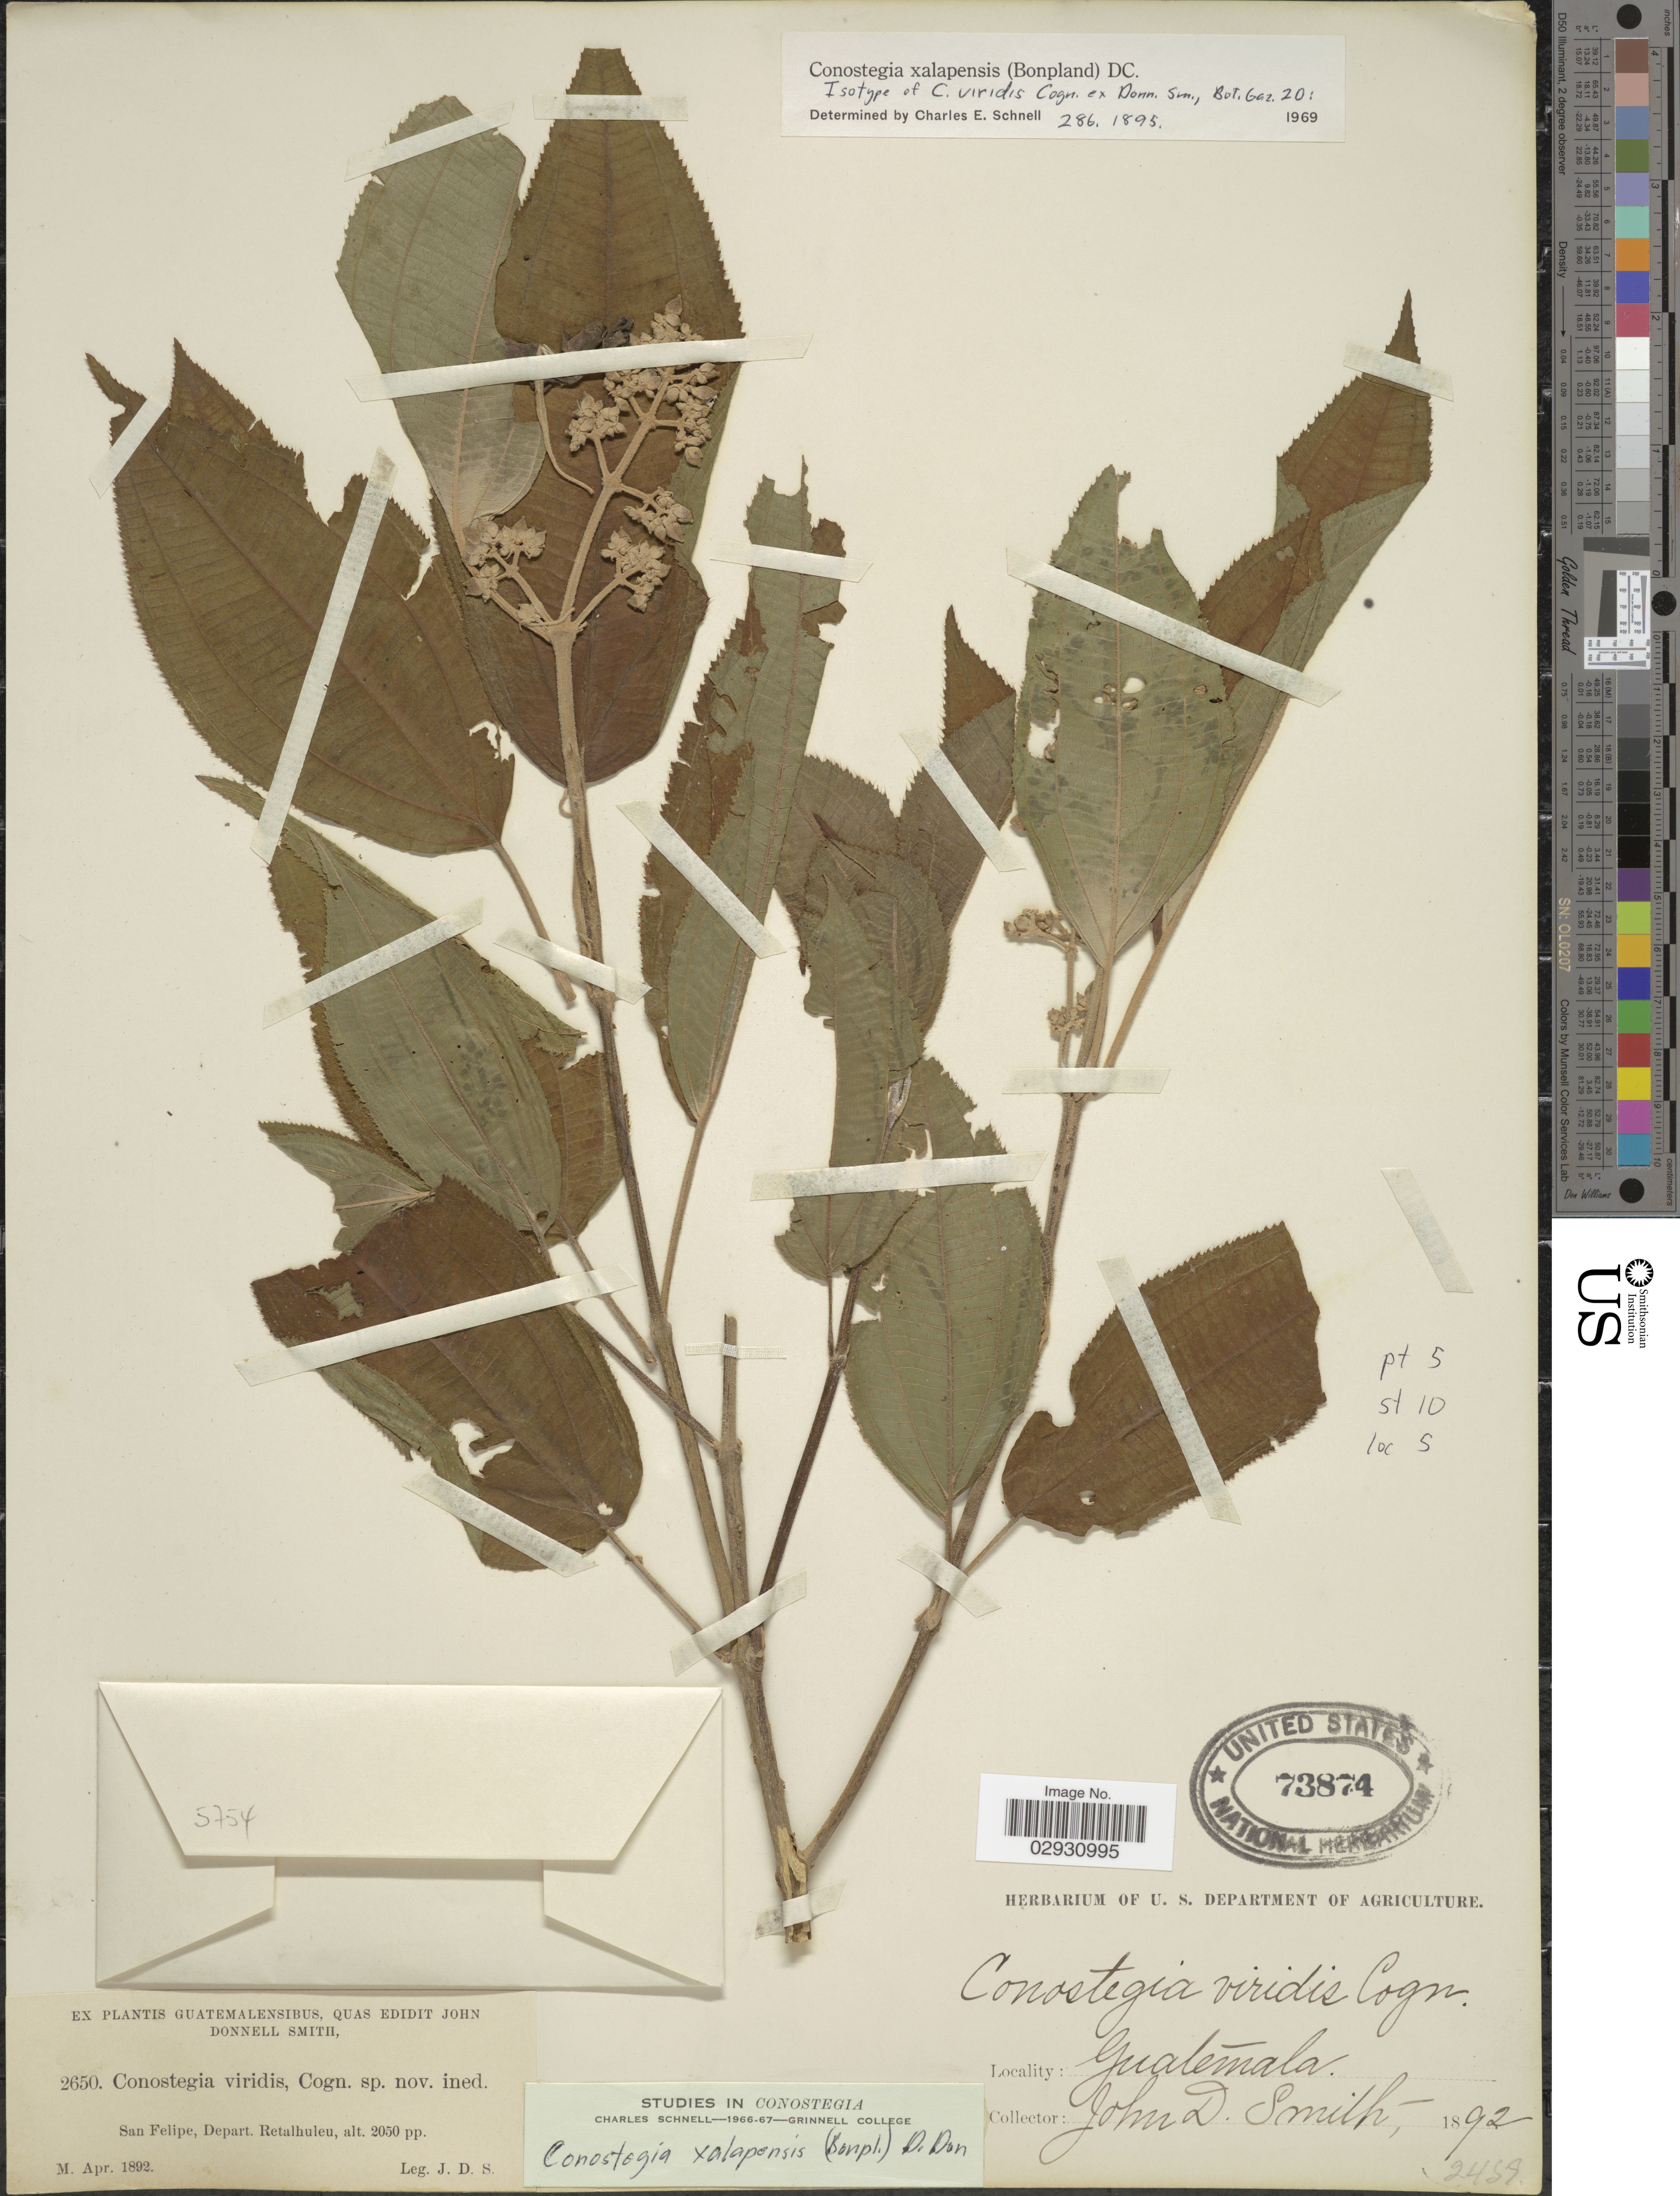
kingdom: Plantae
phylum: Tracheophyta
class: Magnoliopsida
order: Myrtales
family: Melastomataceae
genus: Conostegia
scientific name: Conostegia quadrangularis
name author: Schltdl. ex Steud.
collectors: J. Donnell Smith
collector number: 2650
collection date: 1892-04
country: Guatemala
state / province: Retalhuleu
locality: San Felipe, Depart. Retalhuleu.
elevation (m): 625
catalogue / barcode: US 73874